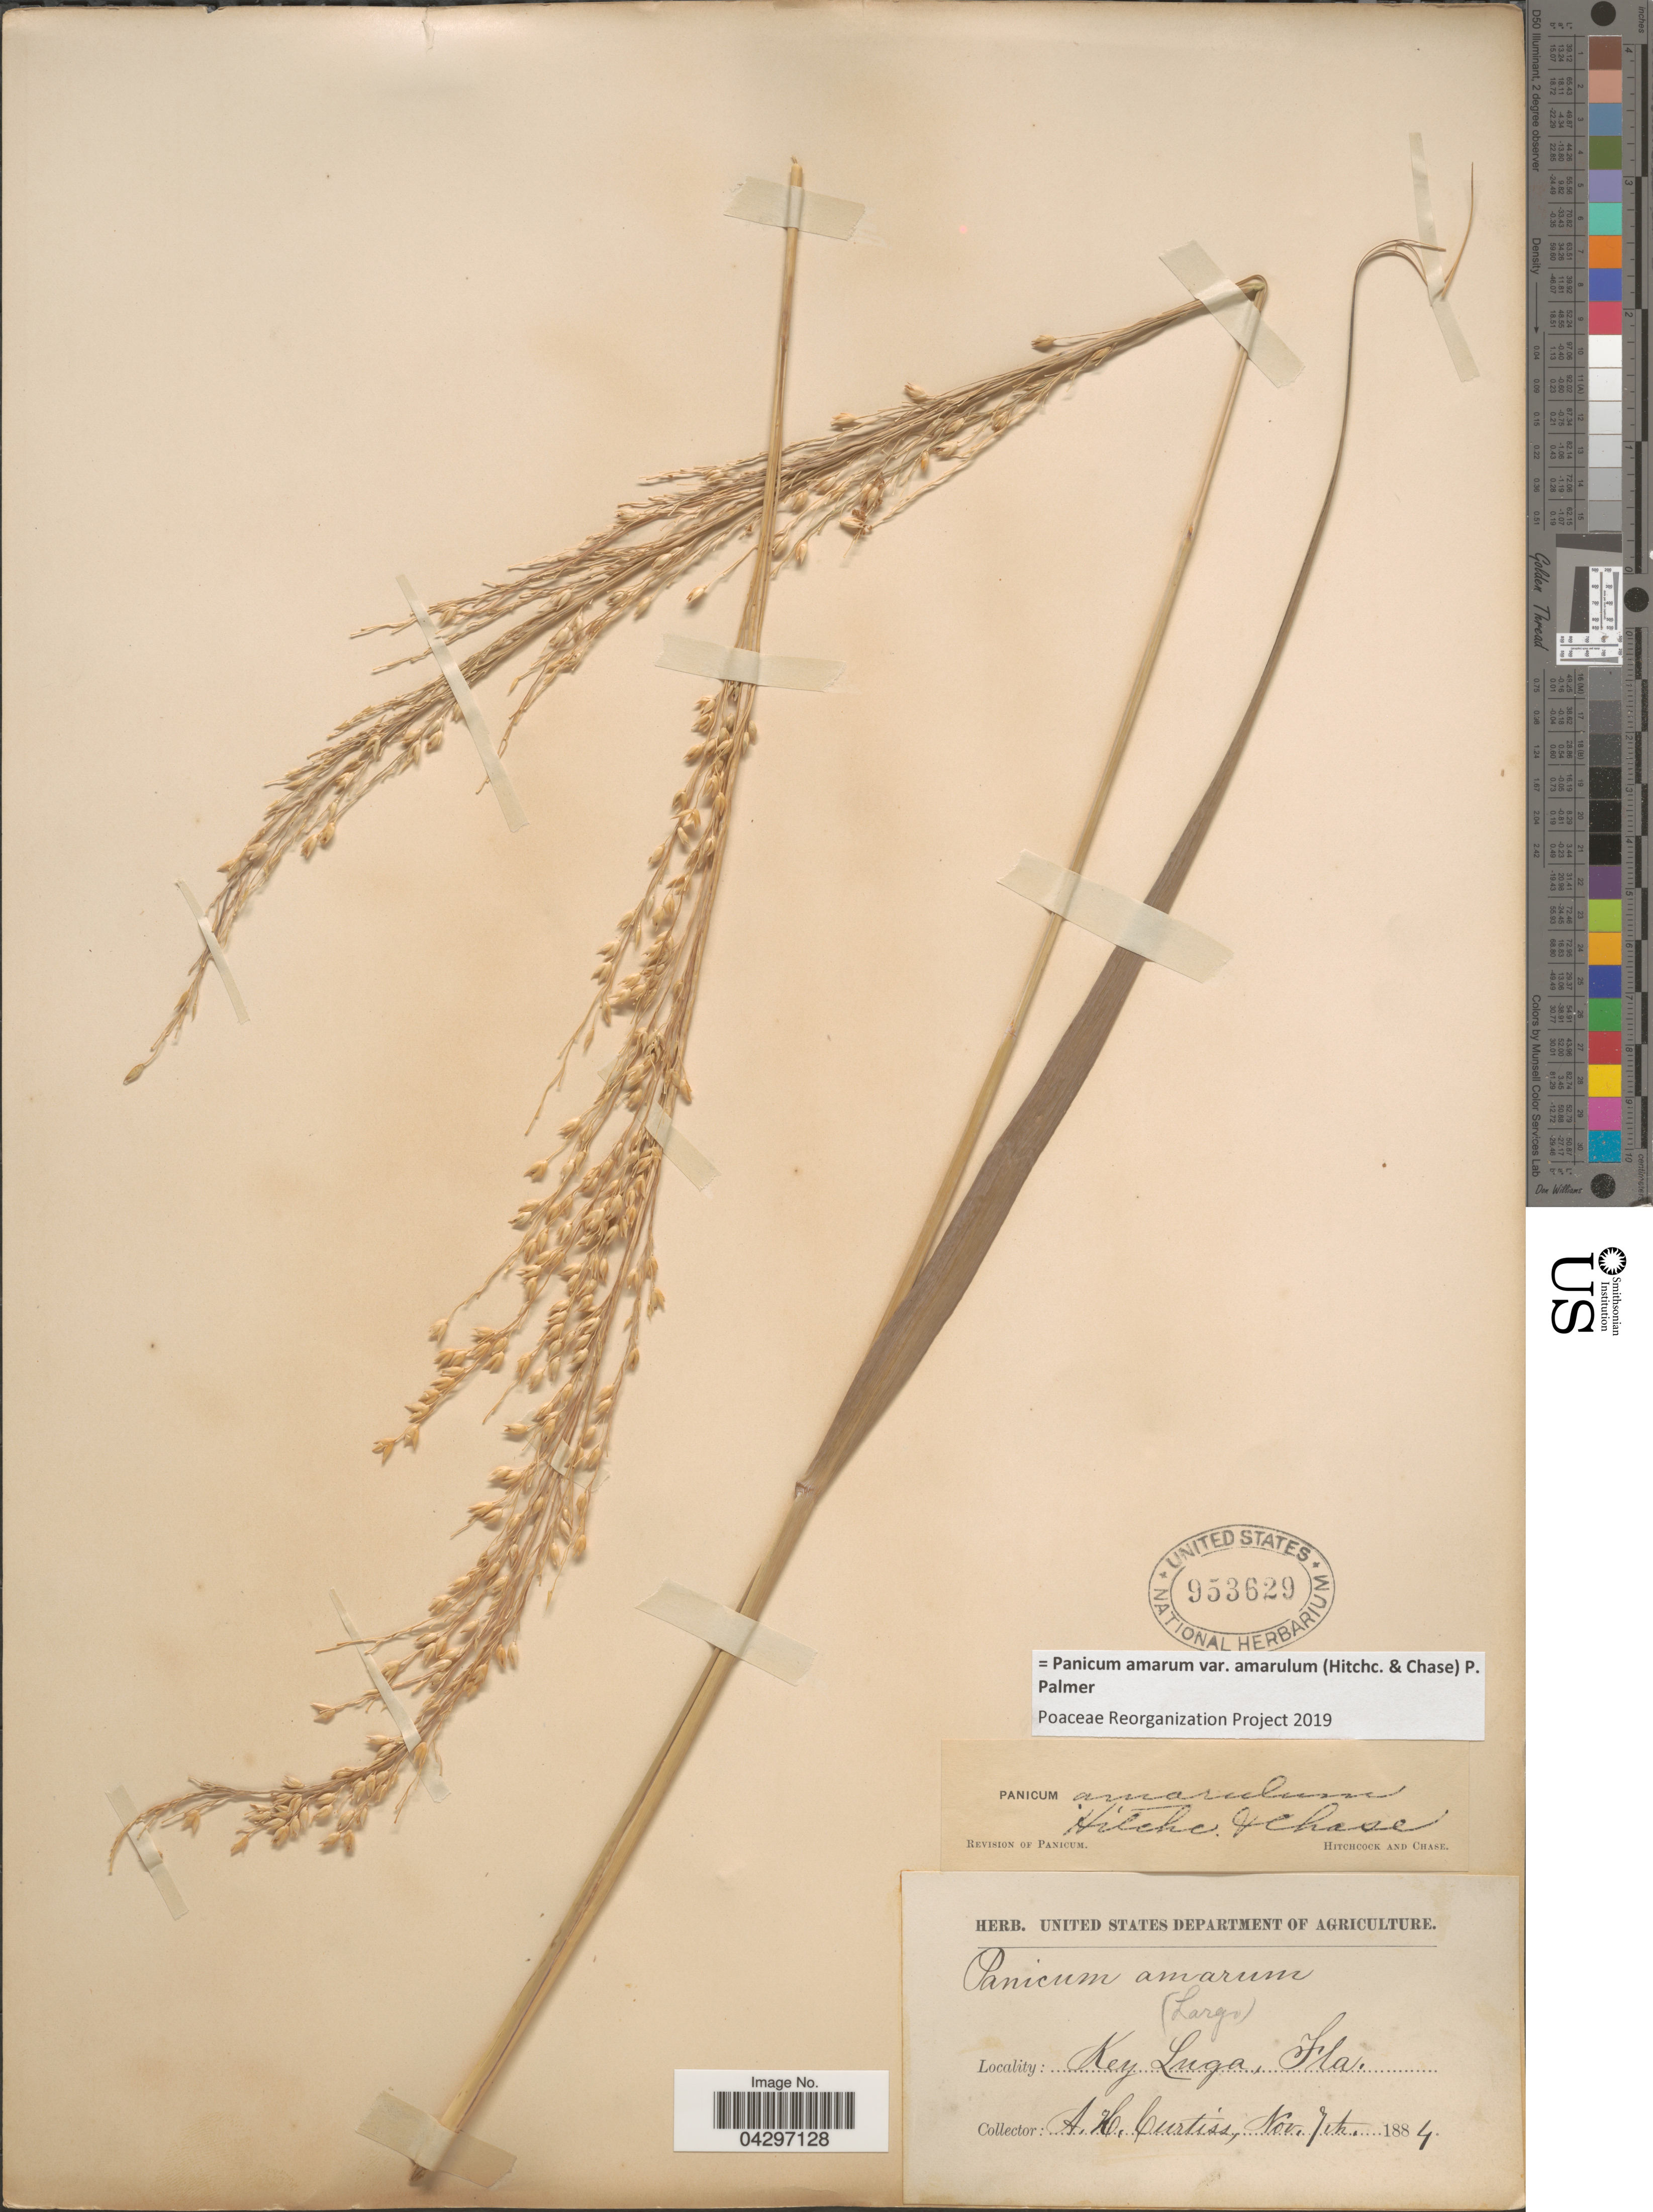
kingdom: Plantae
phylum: Tracheophyta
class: Liliopsida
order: Poales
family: Poaceae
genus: Panicum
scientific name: Panicum amarum var. amarulum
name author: (Hitchc. & Chase) Freckmann & Lelong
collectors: A. H. Curtiss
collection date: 1884-11-07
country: United States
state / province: Florida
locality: Key Luga.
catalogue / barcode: US 953629